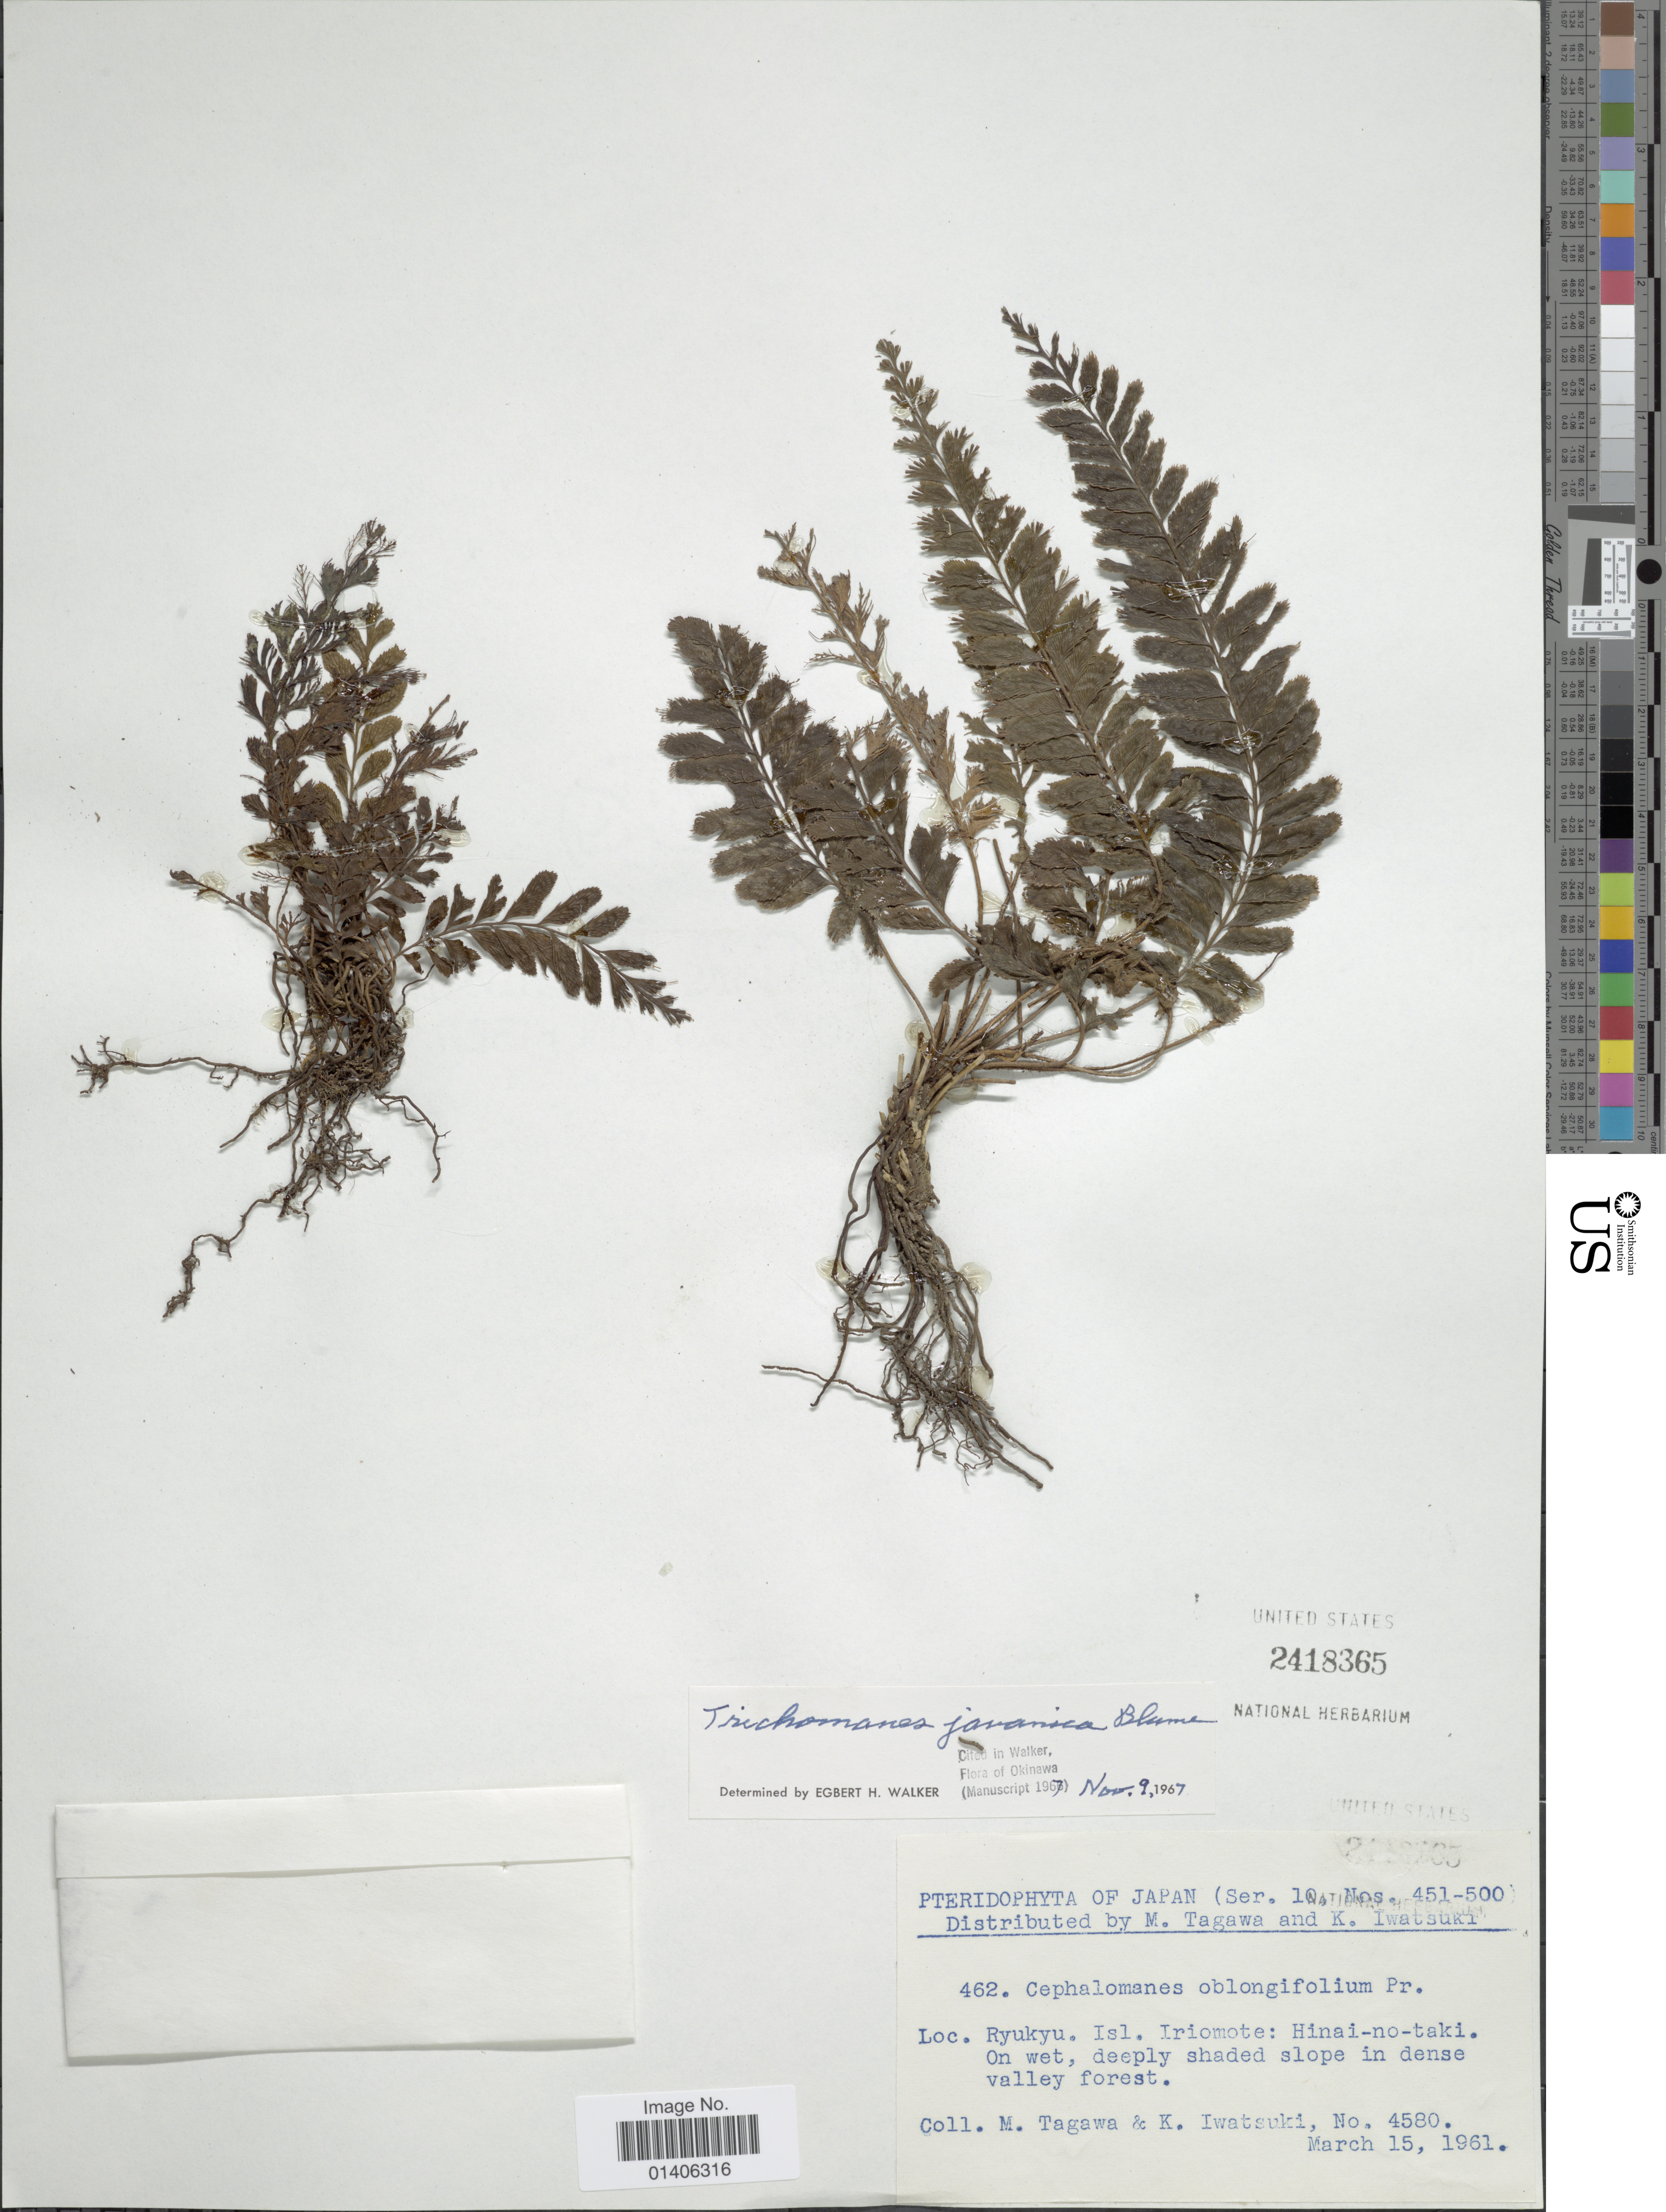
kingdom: Plantae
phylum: Tracheophyta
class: Polypodiopsida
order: Hymenophyllales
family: Hymenophyllaceae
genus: Cephalomanes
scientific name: Cephalomanes javanicum var. asplenoides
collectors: M. Tagawa & K. Iwatsuki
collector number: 4580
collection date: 1961-03-15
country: Japan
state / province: Okinawa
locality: Ryukyu. Isl. Iriomote: Hinai-no-taki. On wet, depply shaded slope in dense valley forest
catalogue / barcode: US 2418365